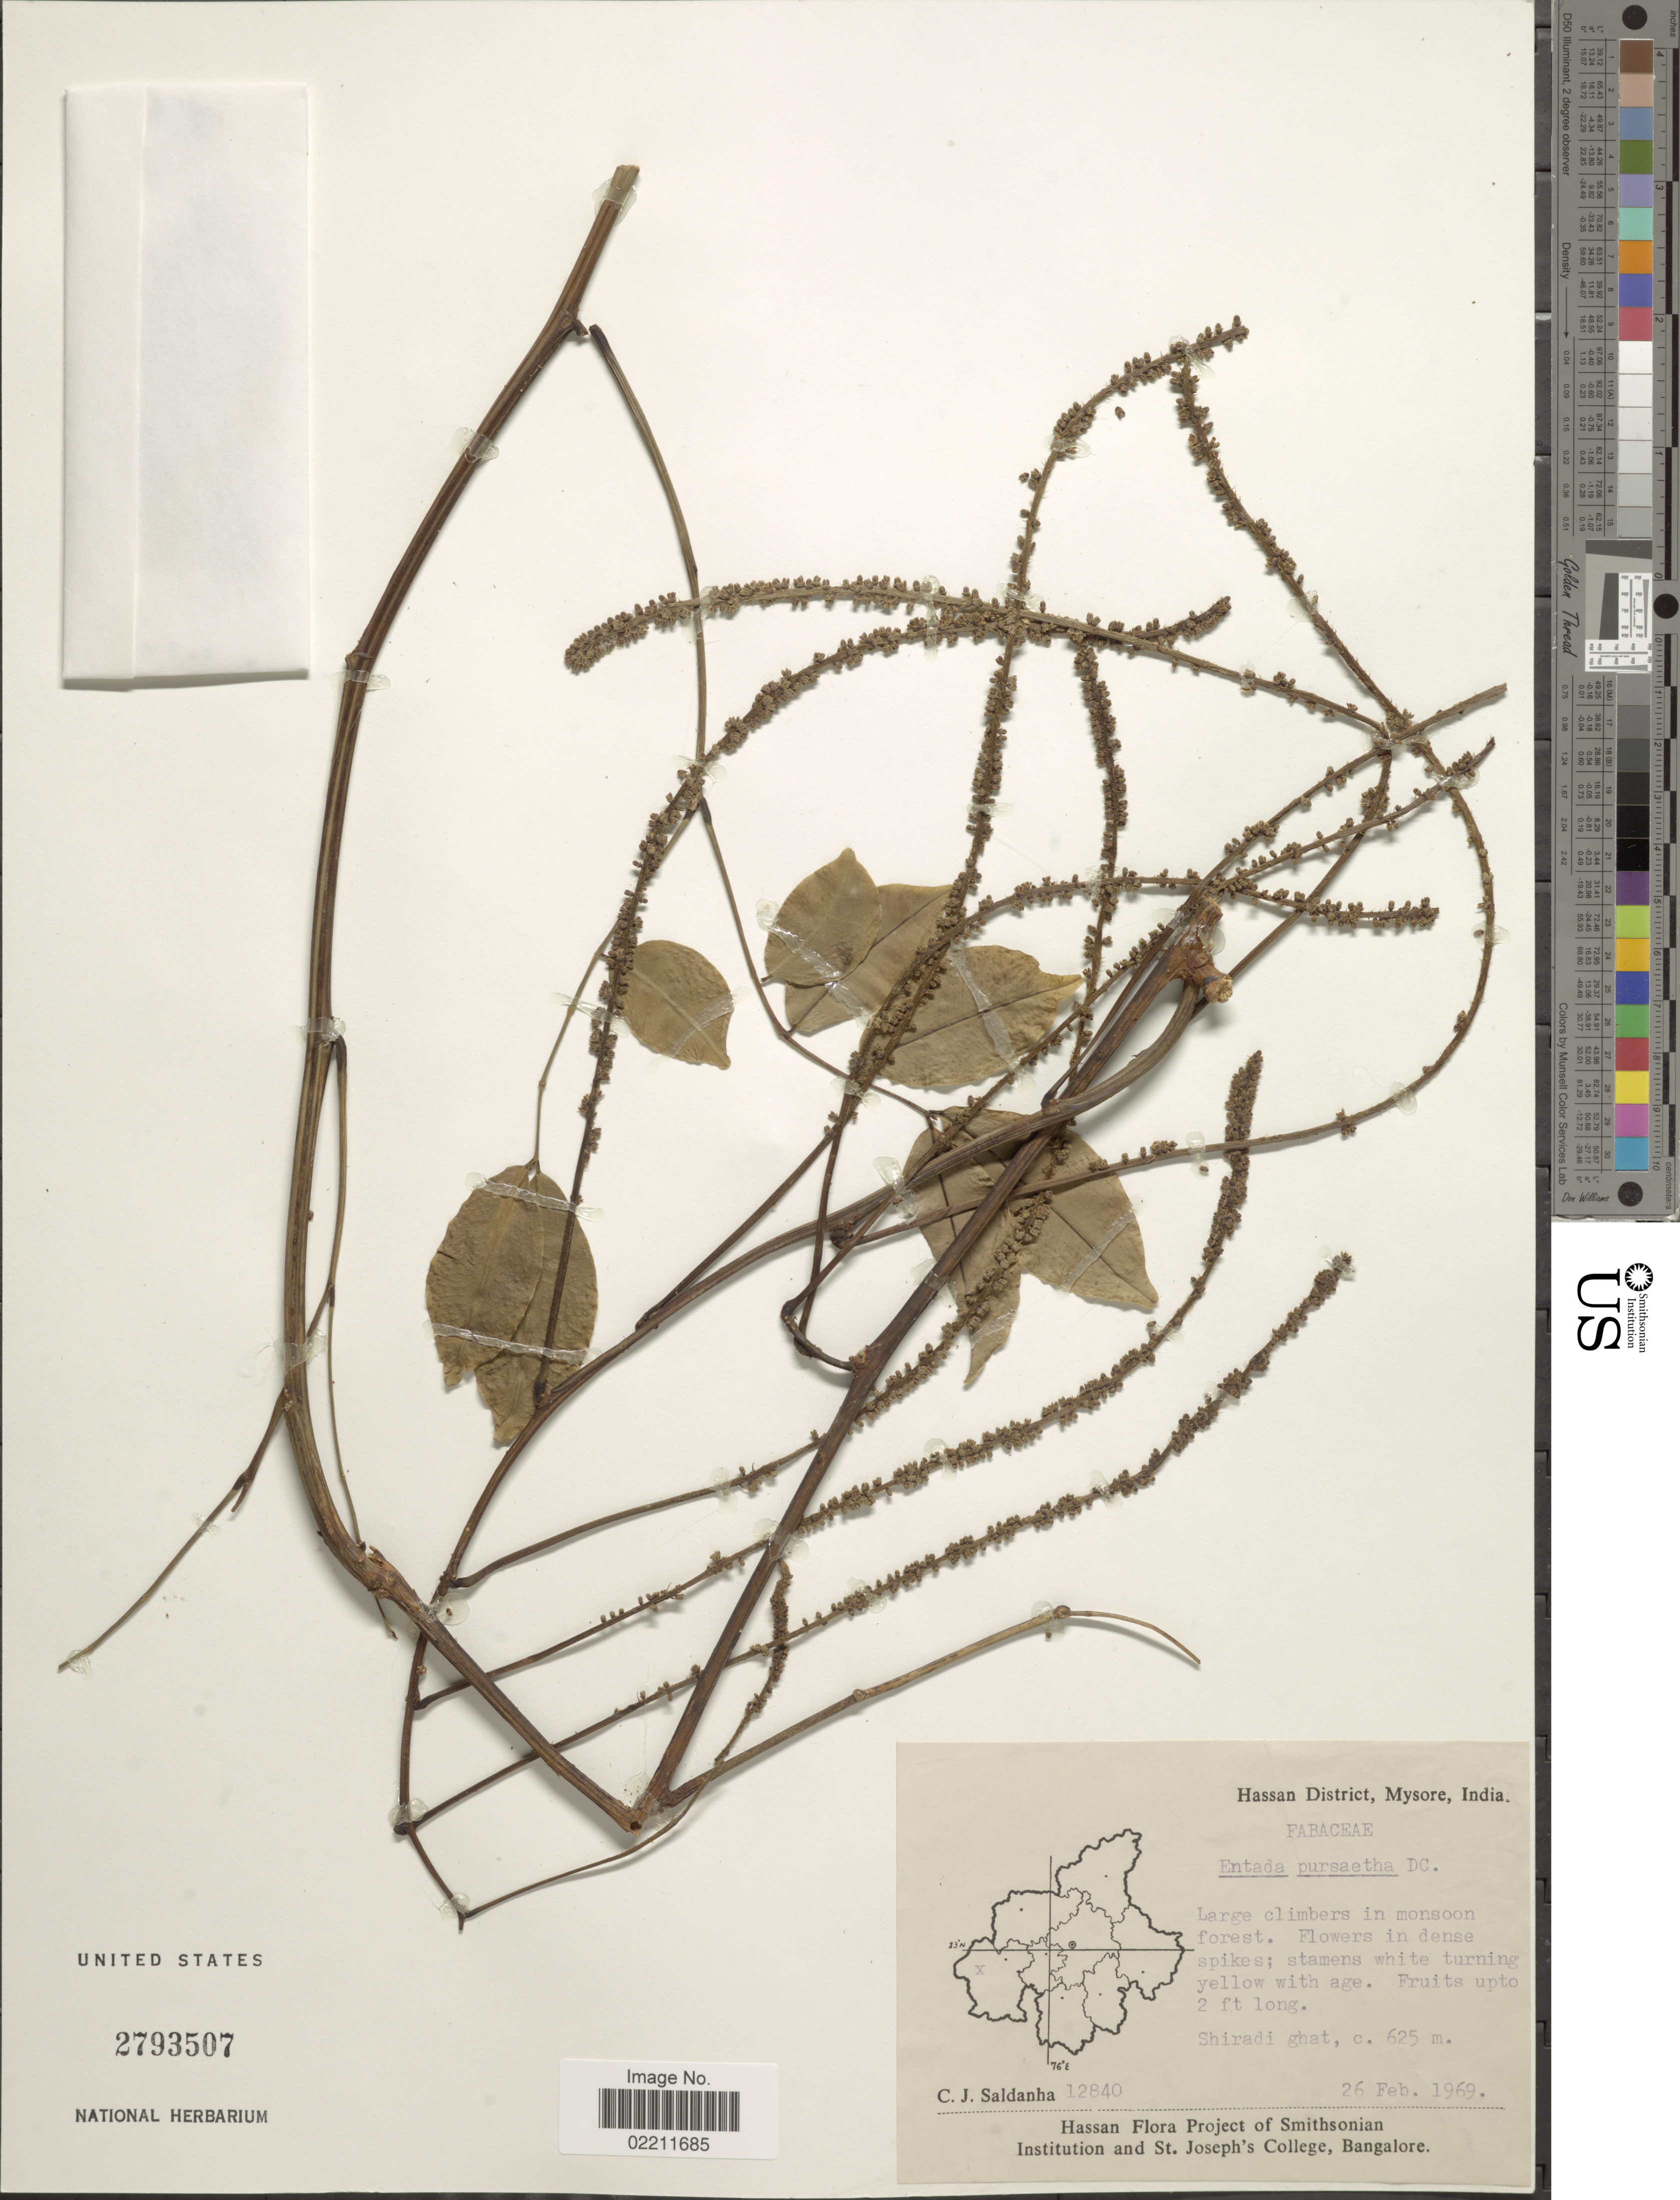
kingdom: Plantae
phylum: Tracheophyta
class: Magnoliopsida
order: Fabales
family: Fabaceae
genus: Entada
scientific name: Entada rheedei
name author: Spreng.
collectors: C. J. Saldanha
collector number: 12840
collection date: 1969-02-26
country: India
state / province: Karnataka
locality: Hassan District, Mysore, India. Shiradi ghat.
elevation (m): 625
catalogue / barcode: US 2793507